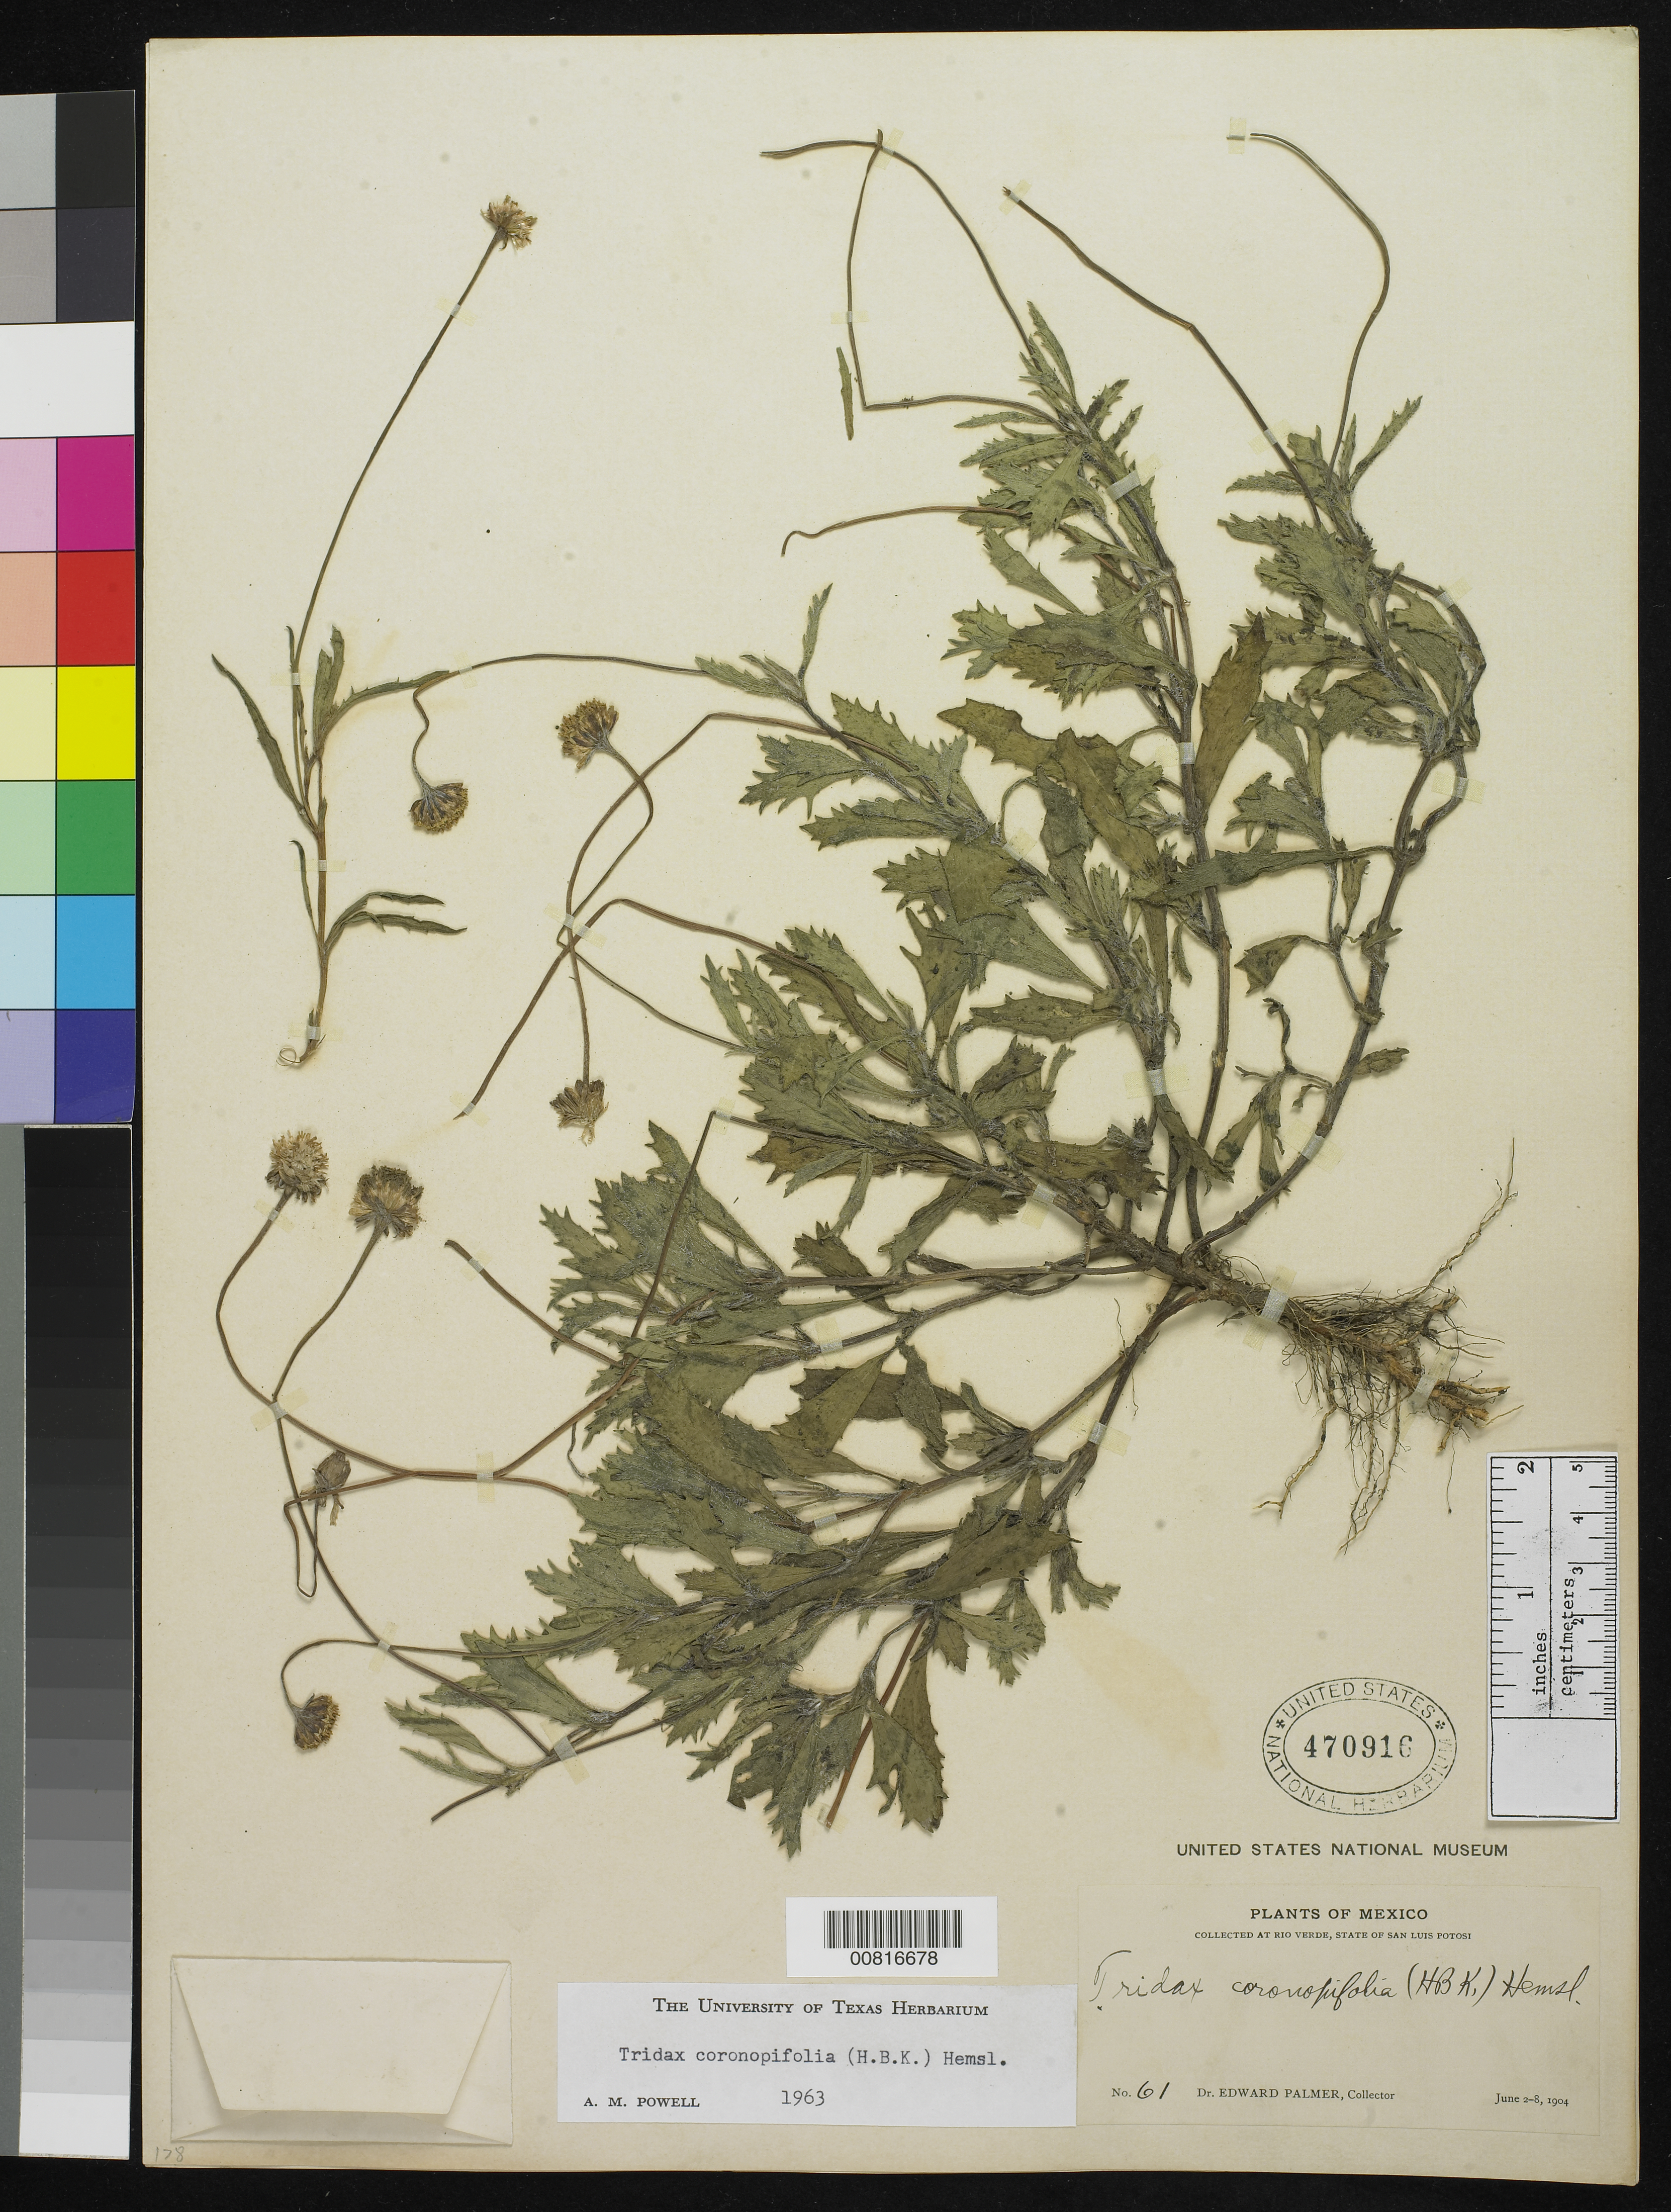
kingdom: Plantae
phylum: Tracheophyta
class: Magnoliopsida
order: Asterales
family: Asteraceae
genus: Tridax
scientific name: Tridax coronopifolia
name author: (Kunth) Hemsl.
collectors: E. Palmer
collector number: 61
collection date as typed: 02 Jun 1904 to 08 Jun 1904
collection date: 1904-06-02/1904-06-08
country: Mexico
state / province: San Luis Potosí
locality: Río Verde, San Luis Potosí.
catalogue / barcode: US 470916